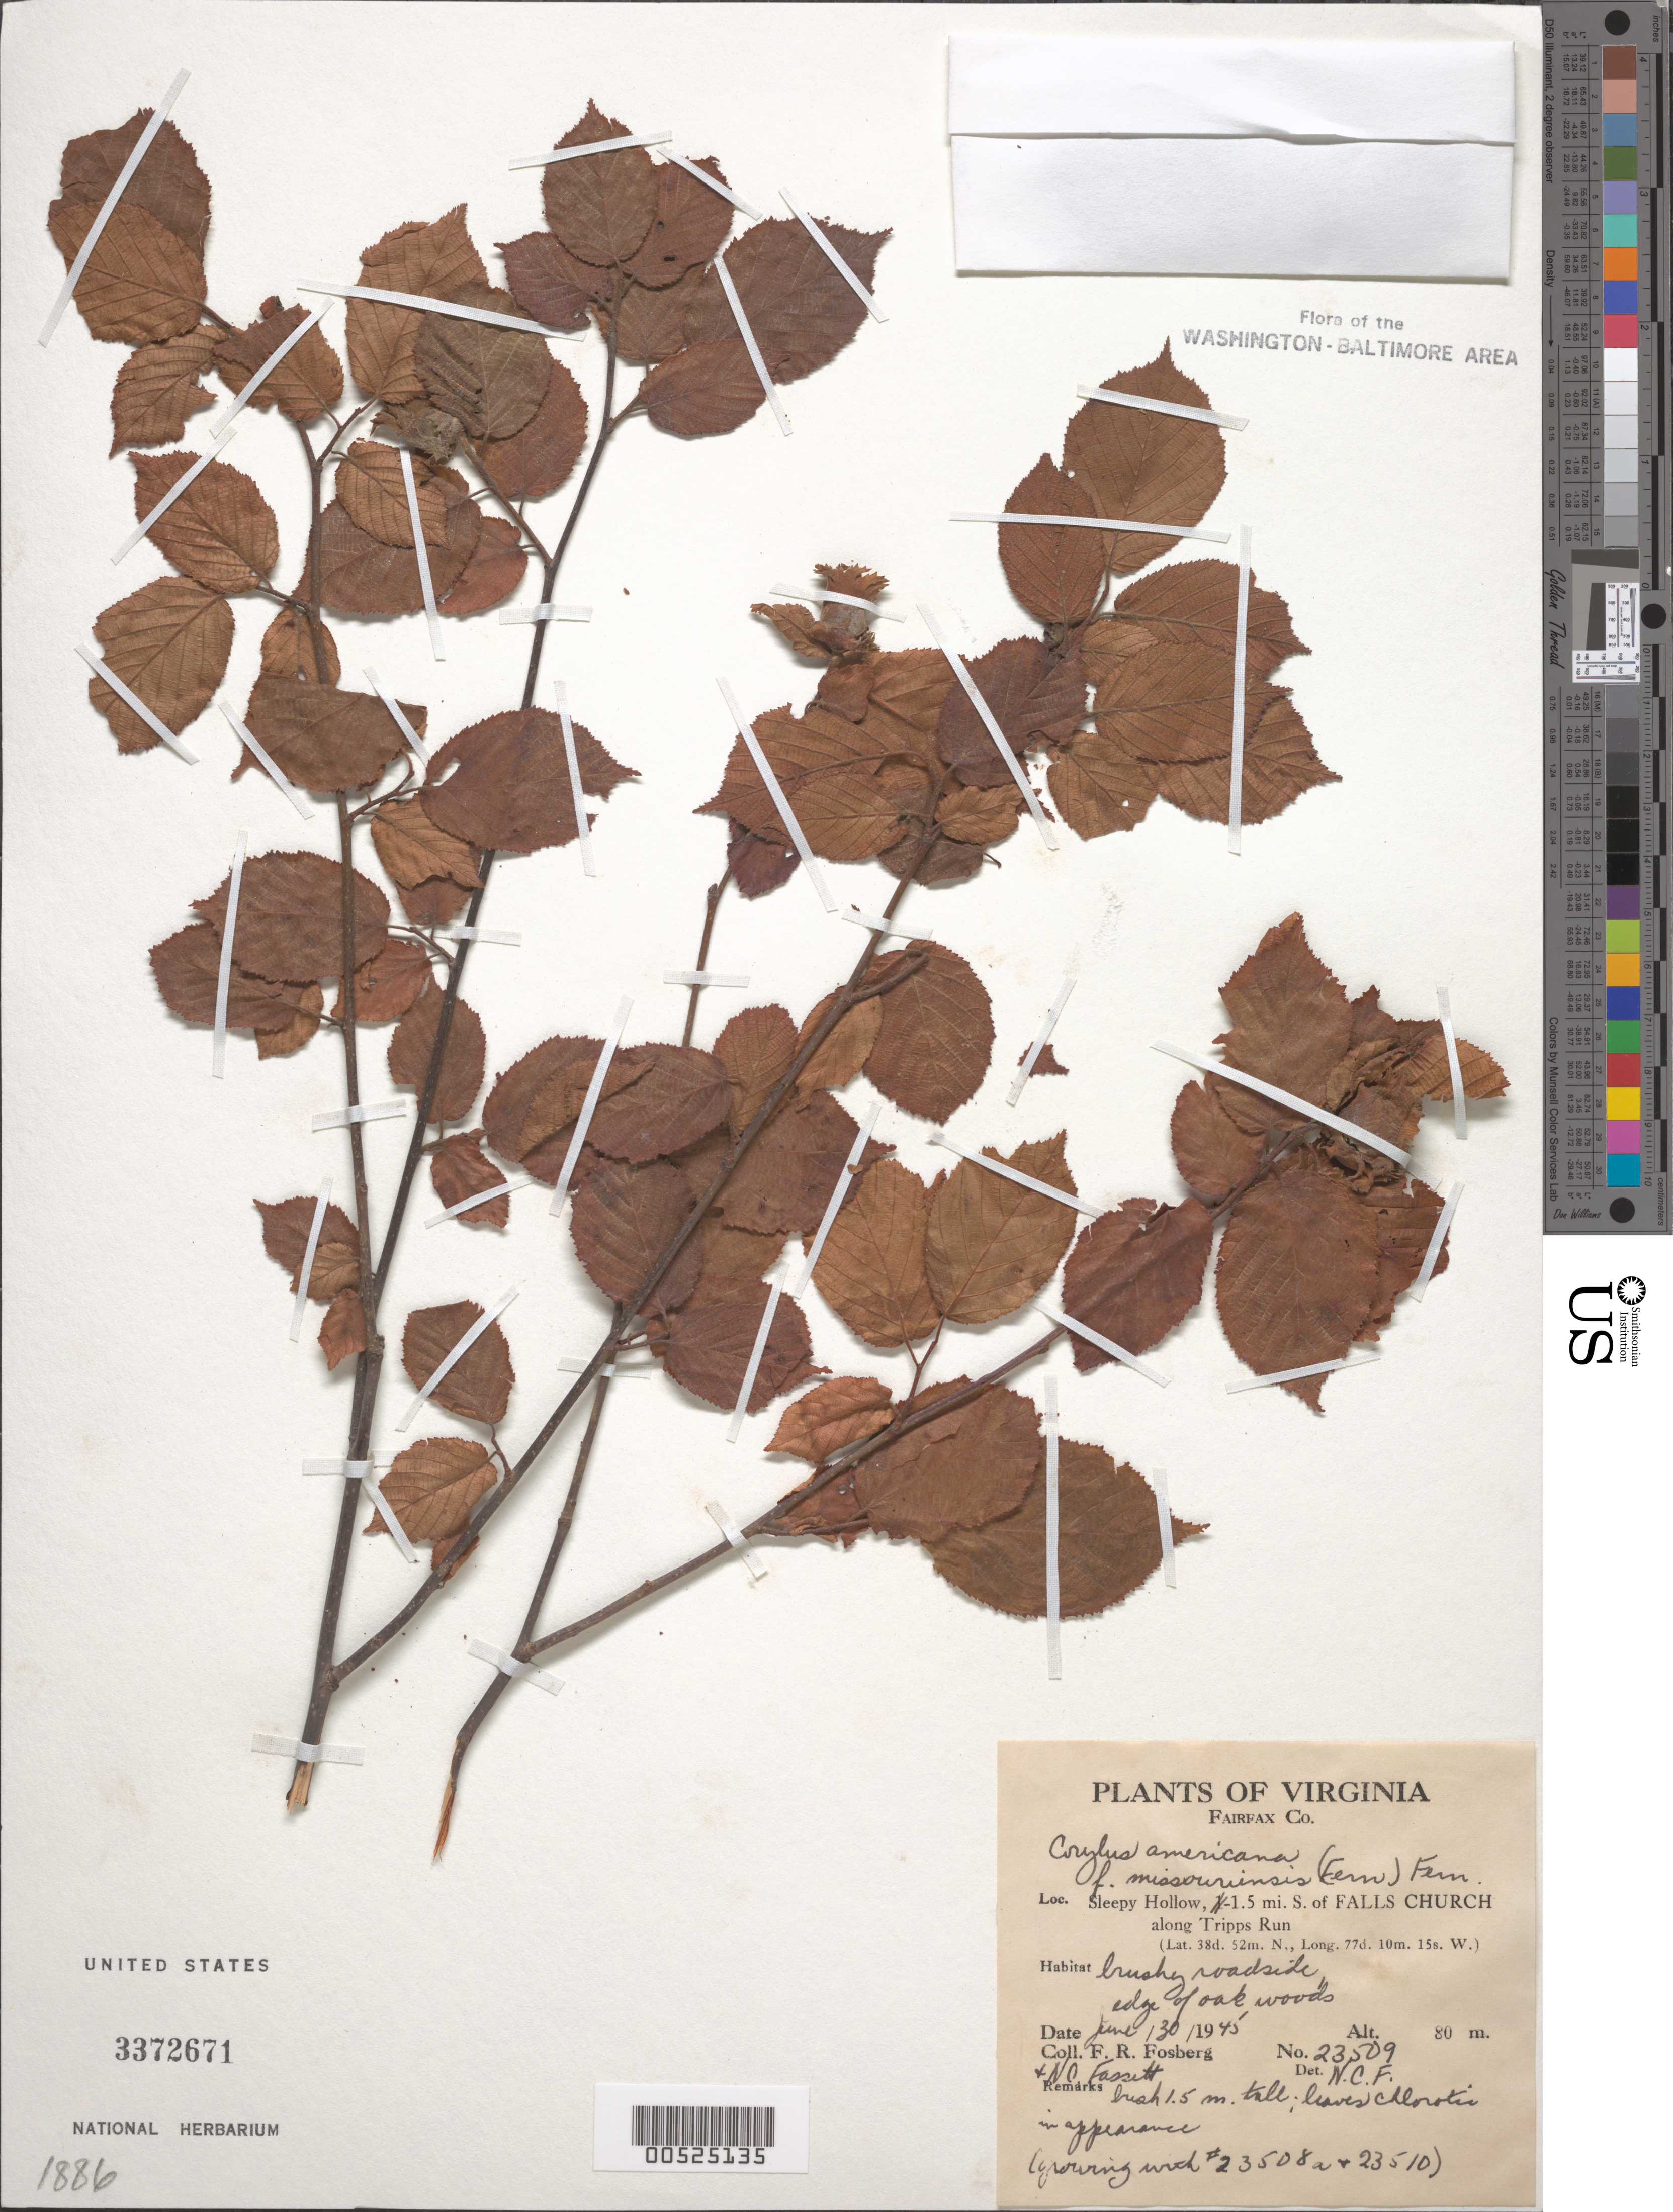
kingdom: Plantae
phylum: Tracheophyta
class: Magnoliopsida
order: Fagales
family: Betulaceae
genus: Corylus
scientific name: Corylus americana f. missouriensis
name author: (Fernald) Fernald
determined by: Fassett, N. C.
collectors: F. R. Fosberg & N. C. Fassett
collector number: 23509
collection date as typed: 30 Jun 1945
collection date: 1945-06-30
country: United States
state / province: Virginia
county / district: Fairfax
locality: Sleepy Hollow, 1.5 mi. S of Falls Church along Tripps Run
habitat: Brushy roadside, edge of oak woods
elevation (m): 80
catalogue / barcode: US 3372671